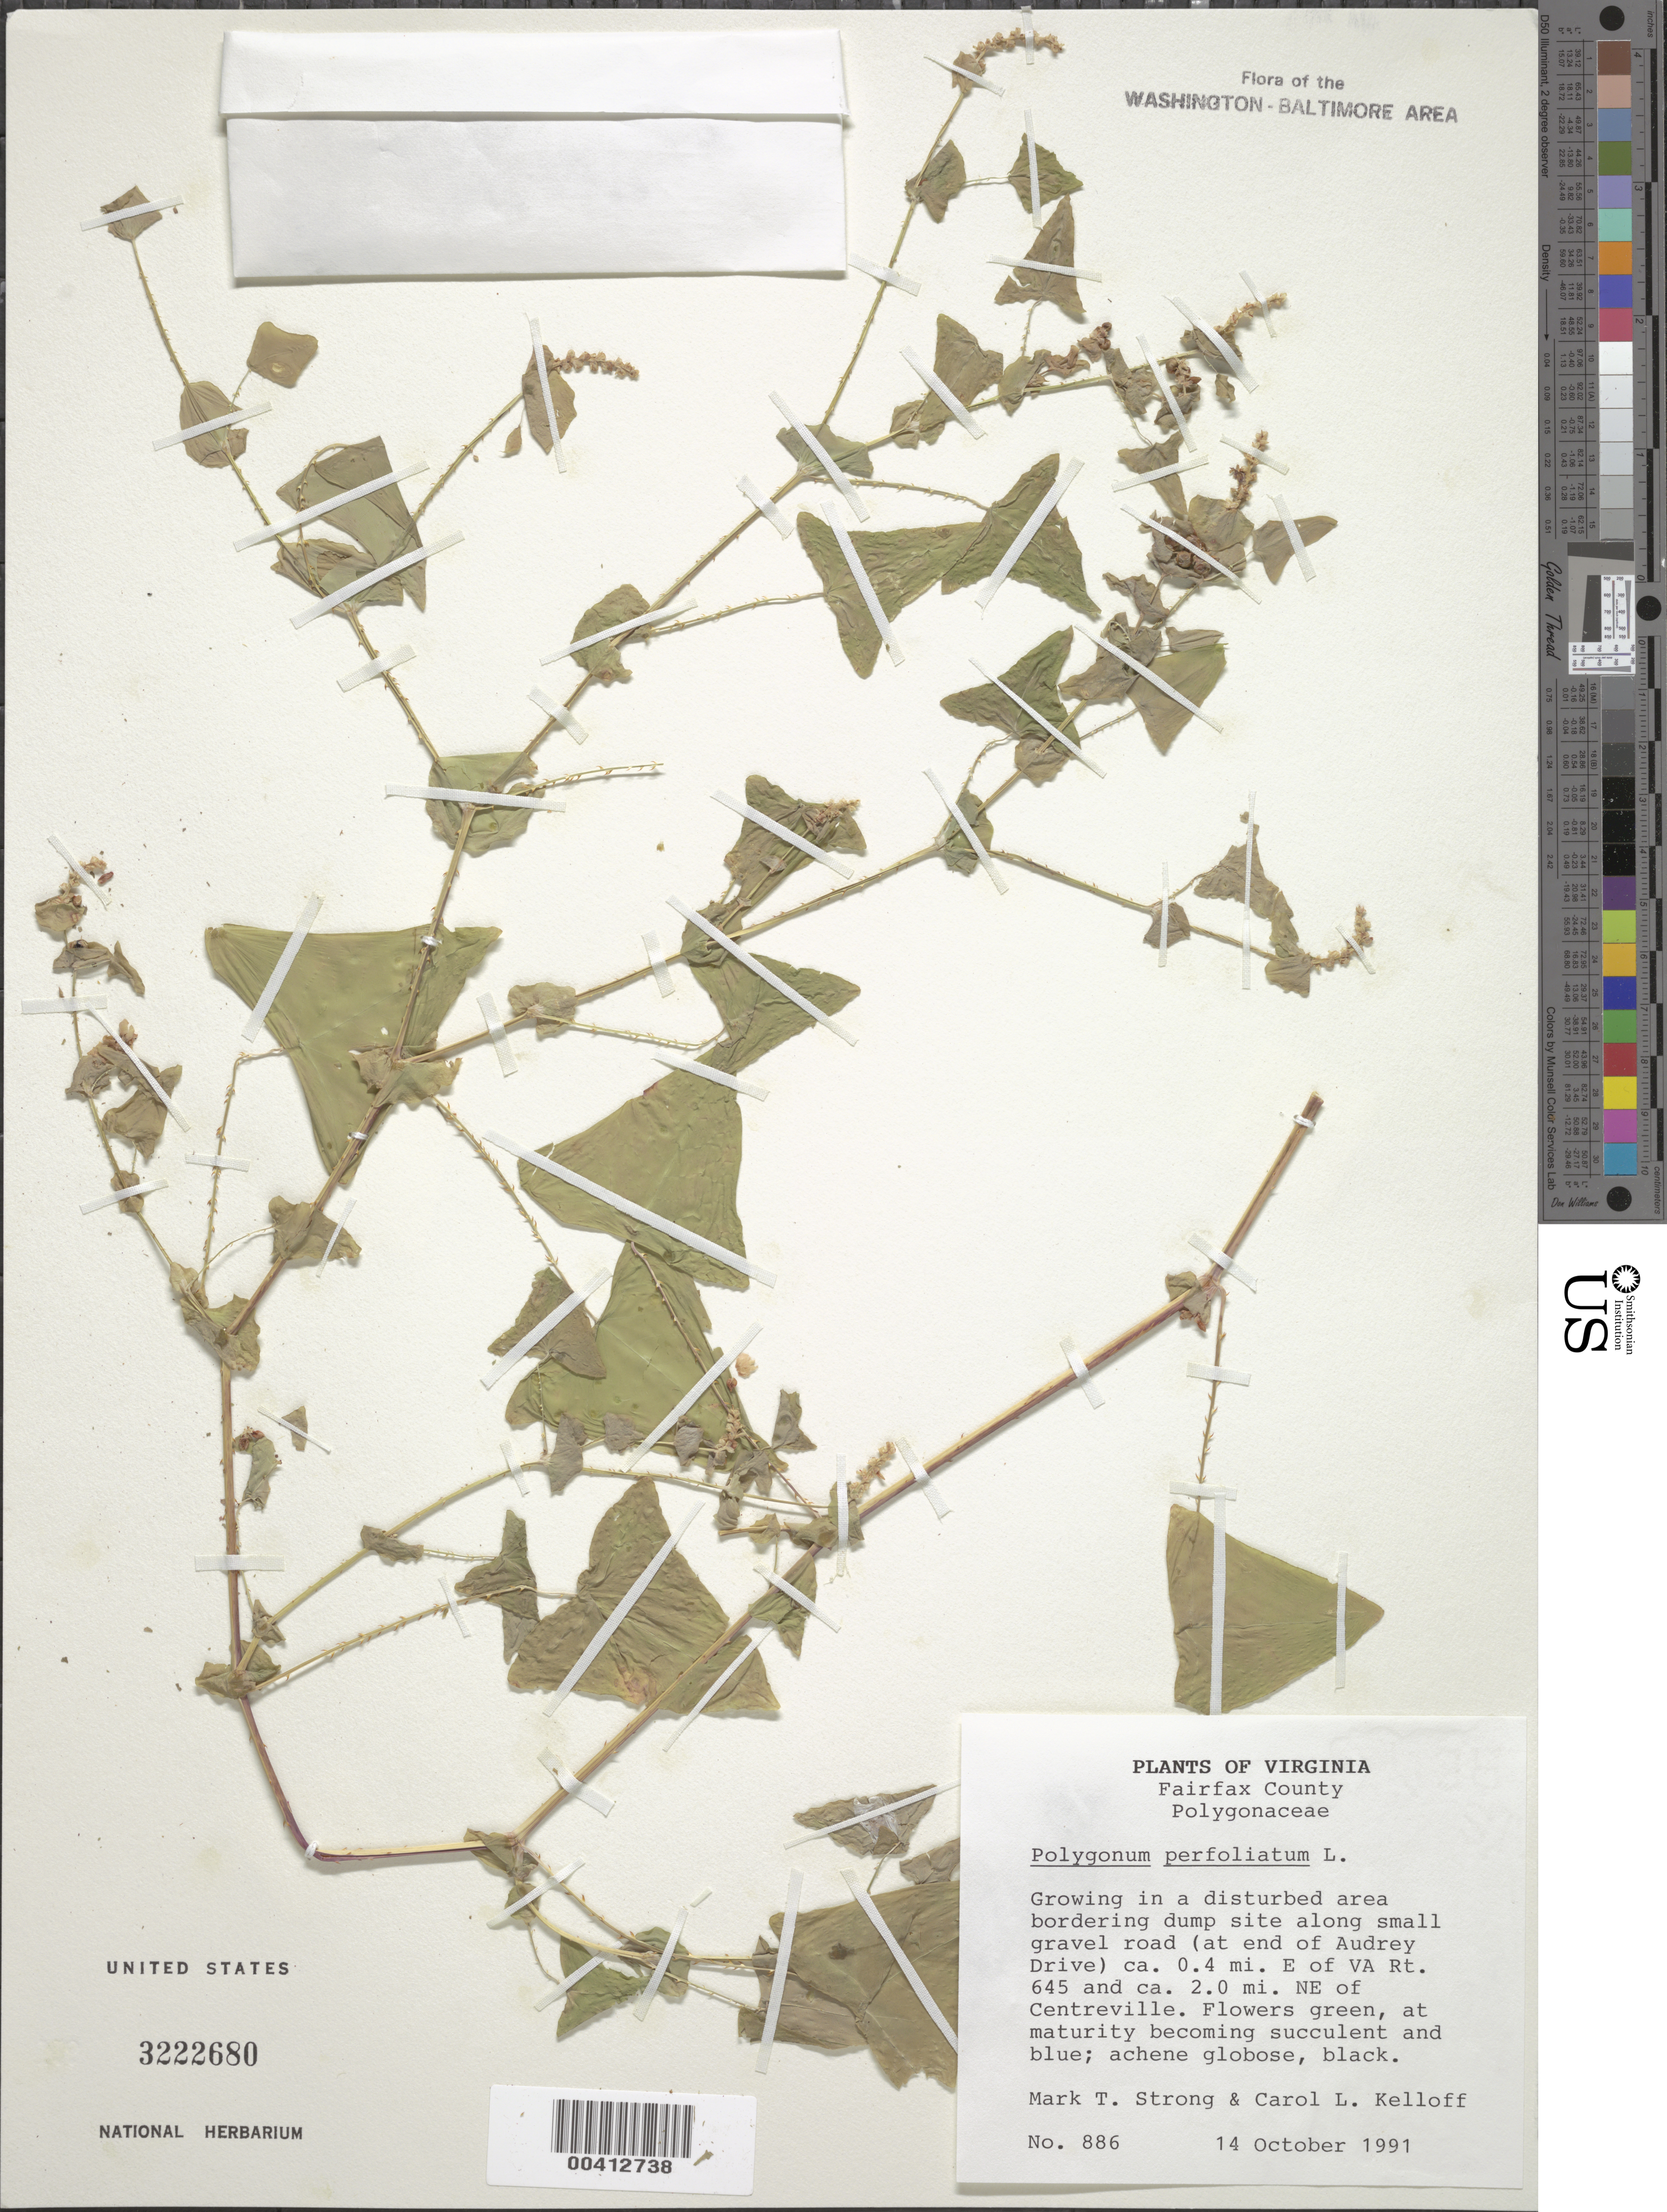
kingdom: Plantae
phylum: Tracheophyta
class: Magnoliopsida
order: Caryophyllales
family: Polygonaceae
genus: Persicaria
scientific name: Persicaria perfoliata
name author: (L.) H. Gross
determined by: Atha, D. E.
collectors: M. T. Strong & C. L. Kelloff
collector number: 886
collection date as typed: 14 Oct 1991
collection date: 1991-10-14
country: United States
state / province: Virginia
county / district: Fairfax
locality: ca. 2 mi. NE of Centreville, at end of Audrey Dr, ca. 0.4 mi. E of Va Rt 645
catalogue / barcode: US 3222680